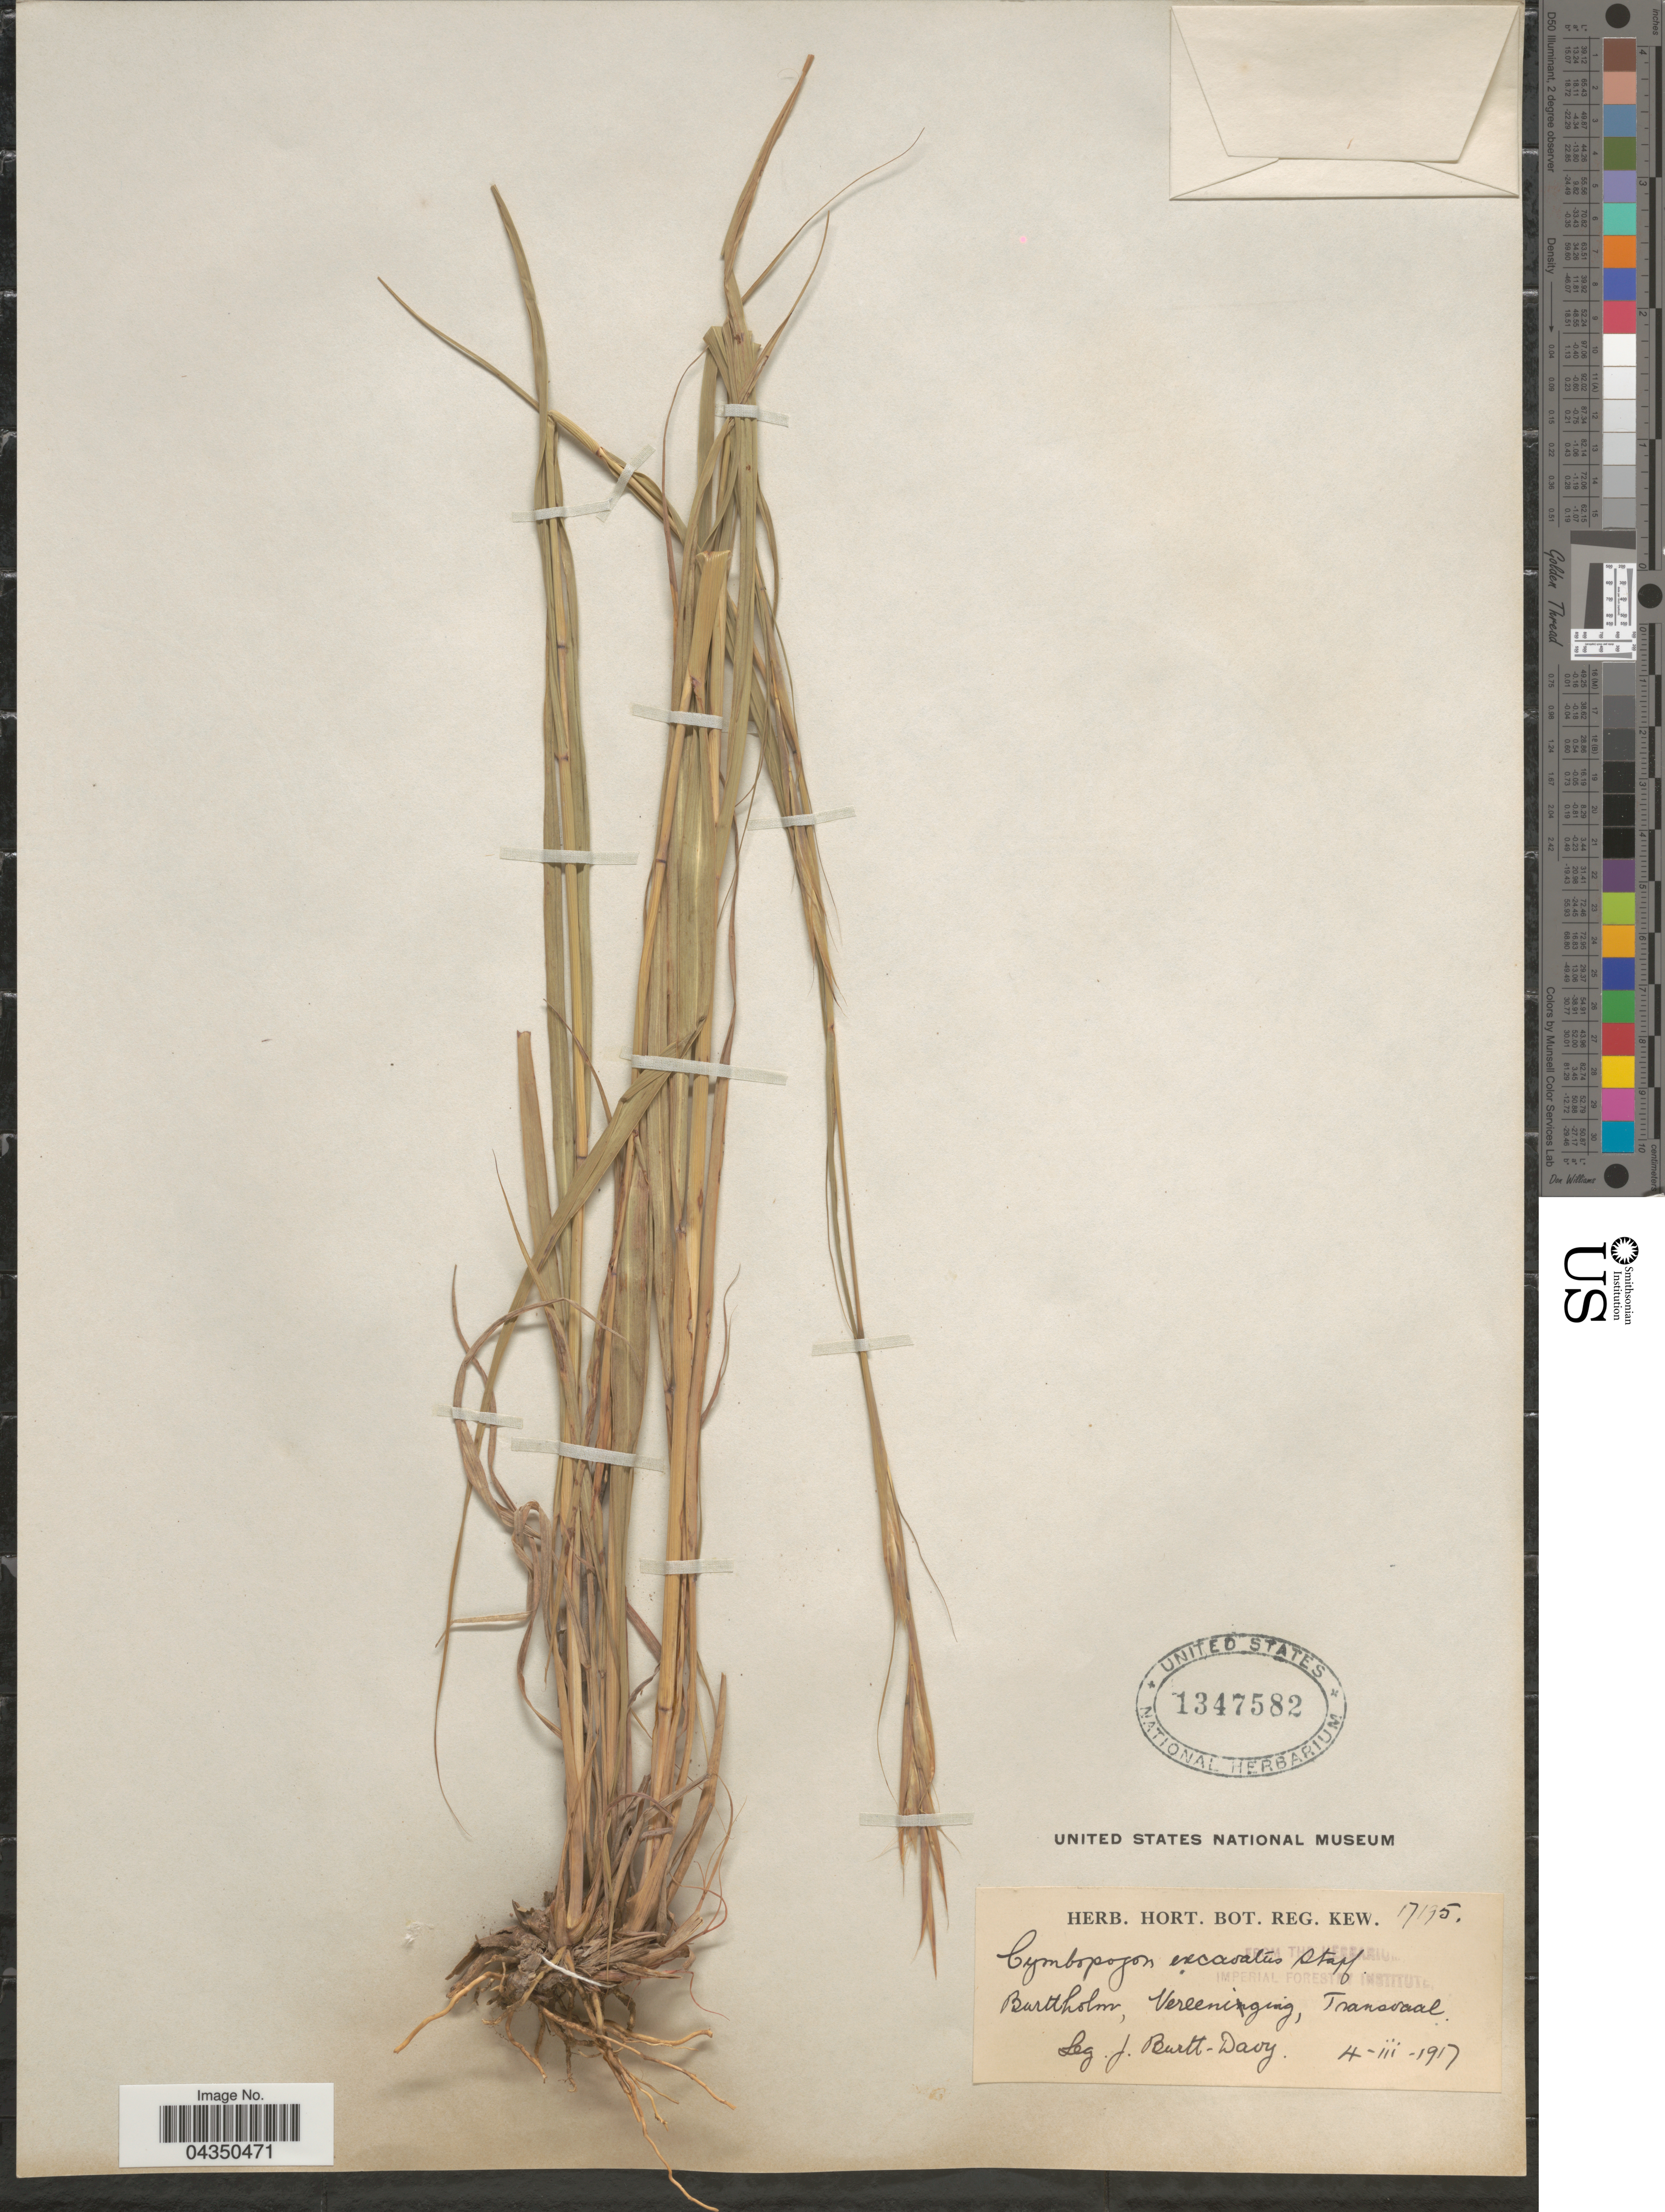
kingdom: Plantae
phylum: Tracheophyta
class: Liliopsida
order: Poales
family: Poaceae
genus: Cymbopogon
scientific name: Cymbopogon caesius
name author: (Nees ex Hook. & Arn.) Stapf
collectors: J. Burtt Davy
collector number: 17195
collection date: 1917-03-04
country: South Africa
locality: Burttholm, Vereeniging, Transvaal.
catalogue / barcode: US 1347582